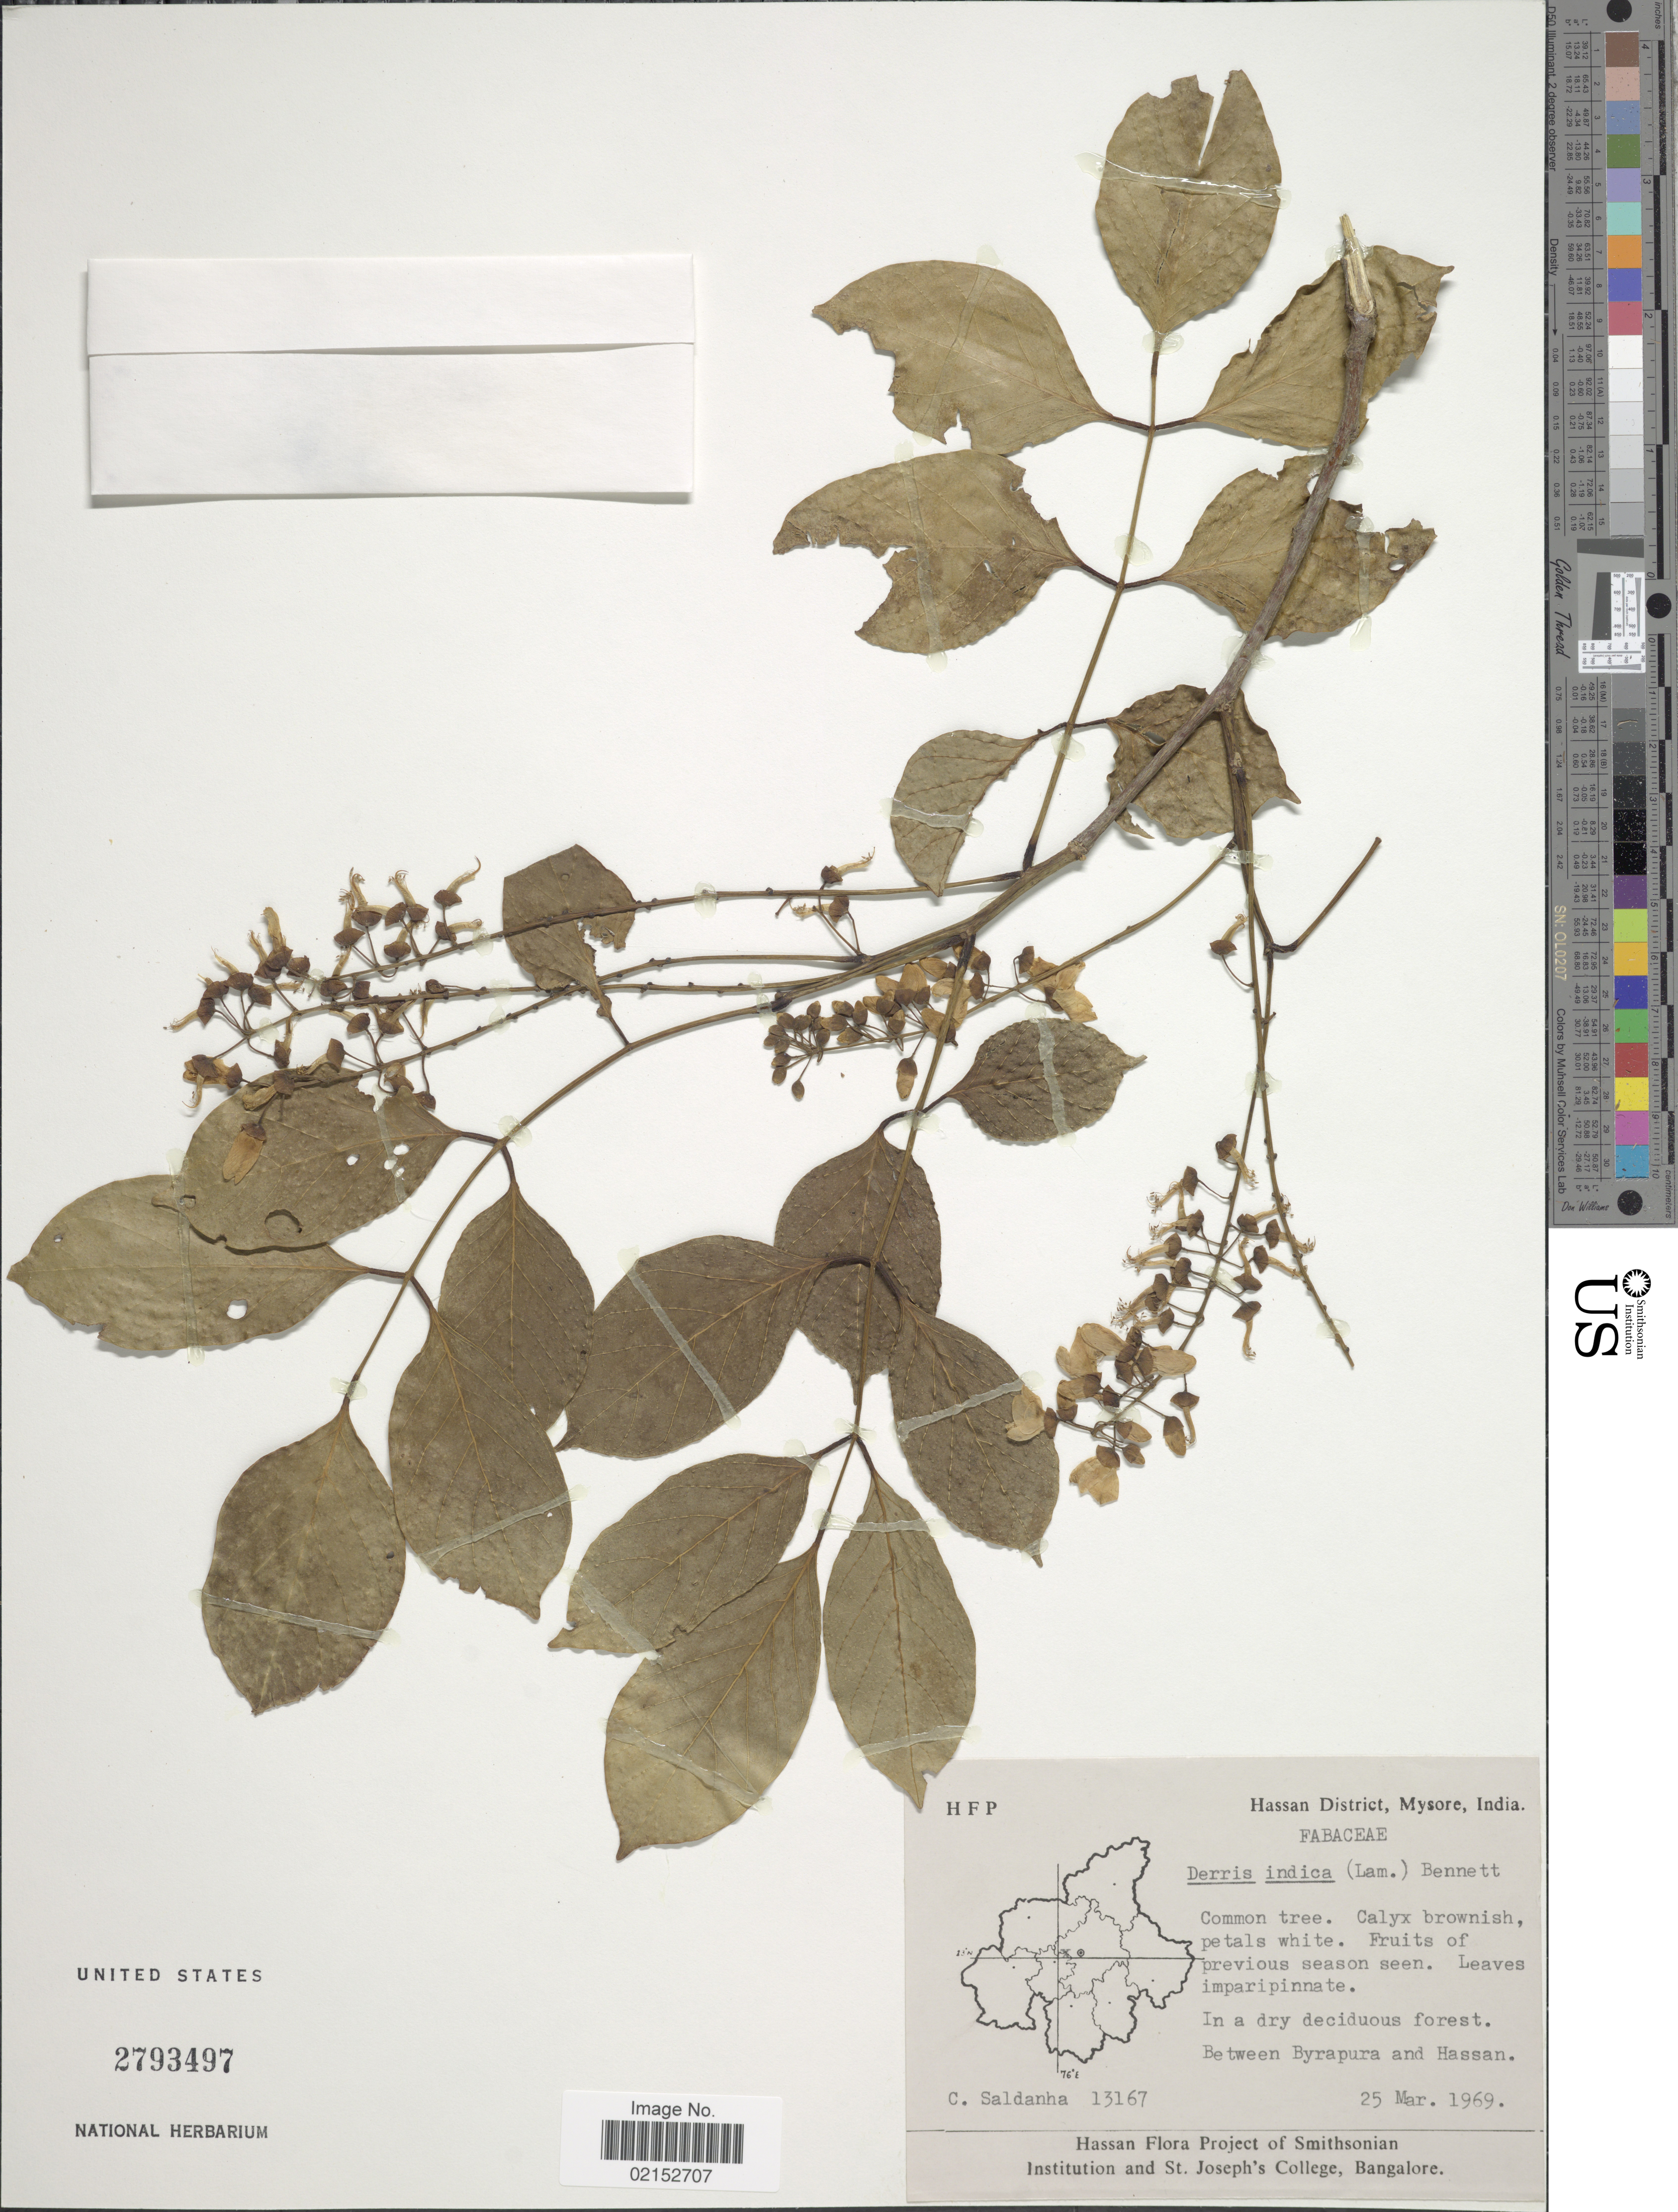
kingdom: Plantae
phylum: Tracheophyta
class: Magnoliopsida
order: Fabales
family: Fabaceae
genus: Derris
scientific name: Derris indica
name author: Bennet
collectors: C. Saldanha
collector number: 13167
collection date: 1969-03-25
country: India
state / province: Karnataka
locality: Hassan District, Mysore, between Byrapura and Hassan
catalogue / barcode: US 2793497